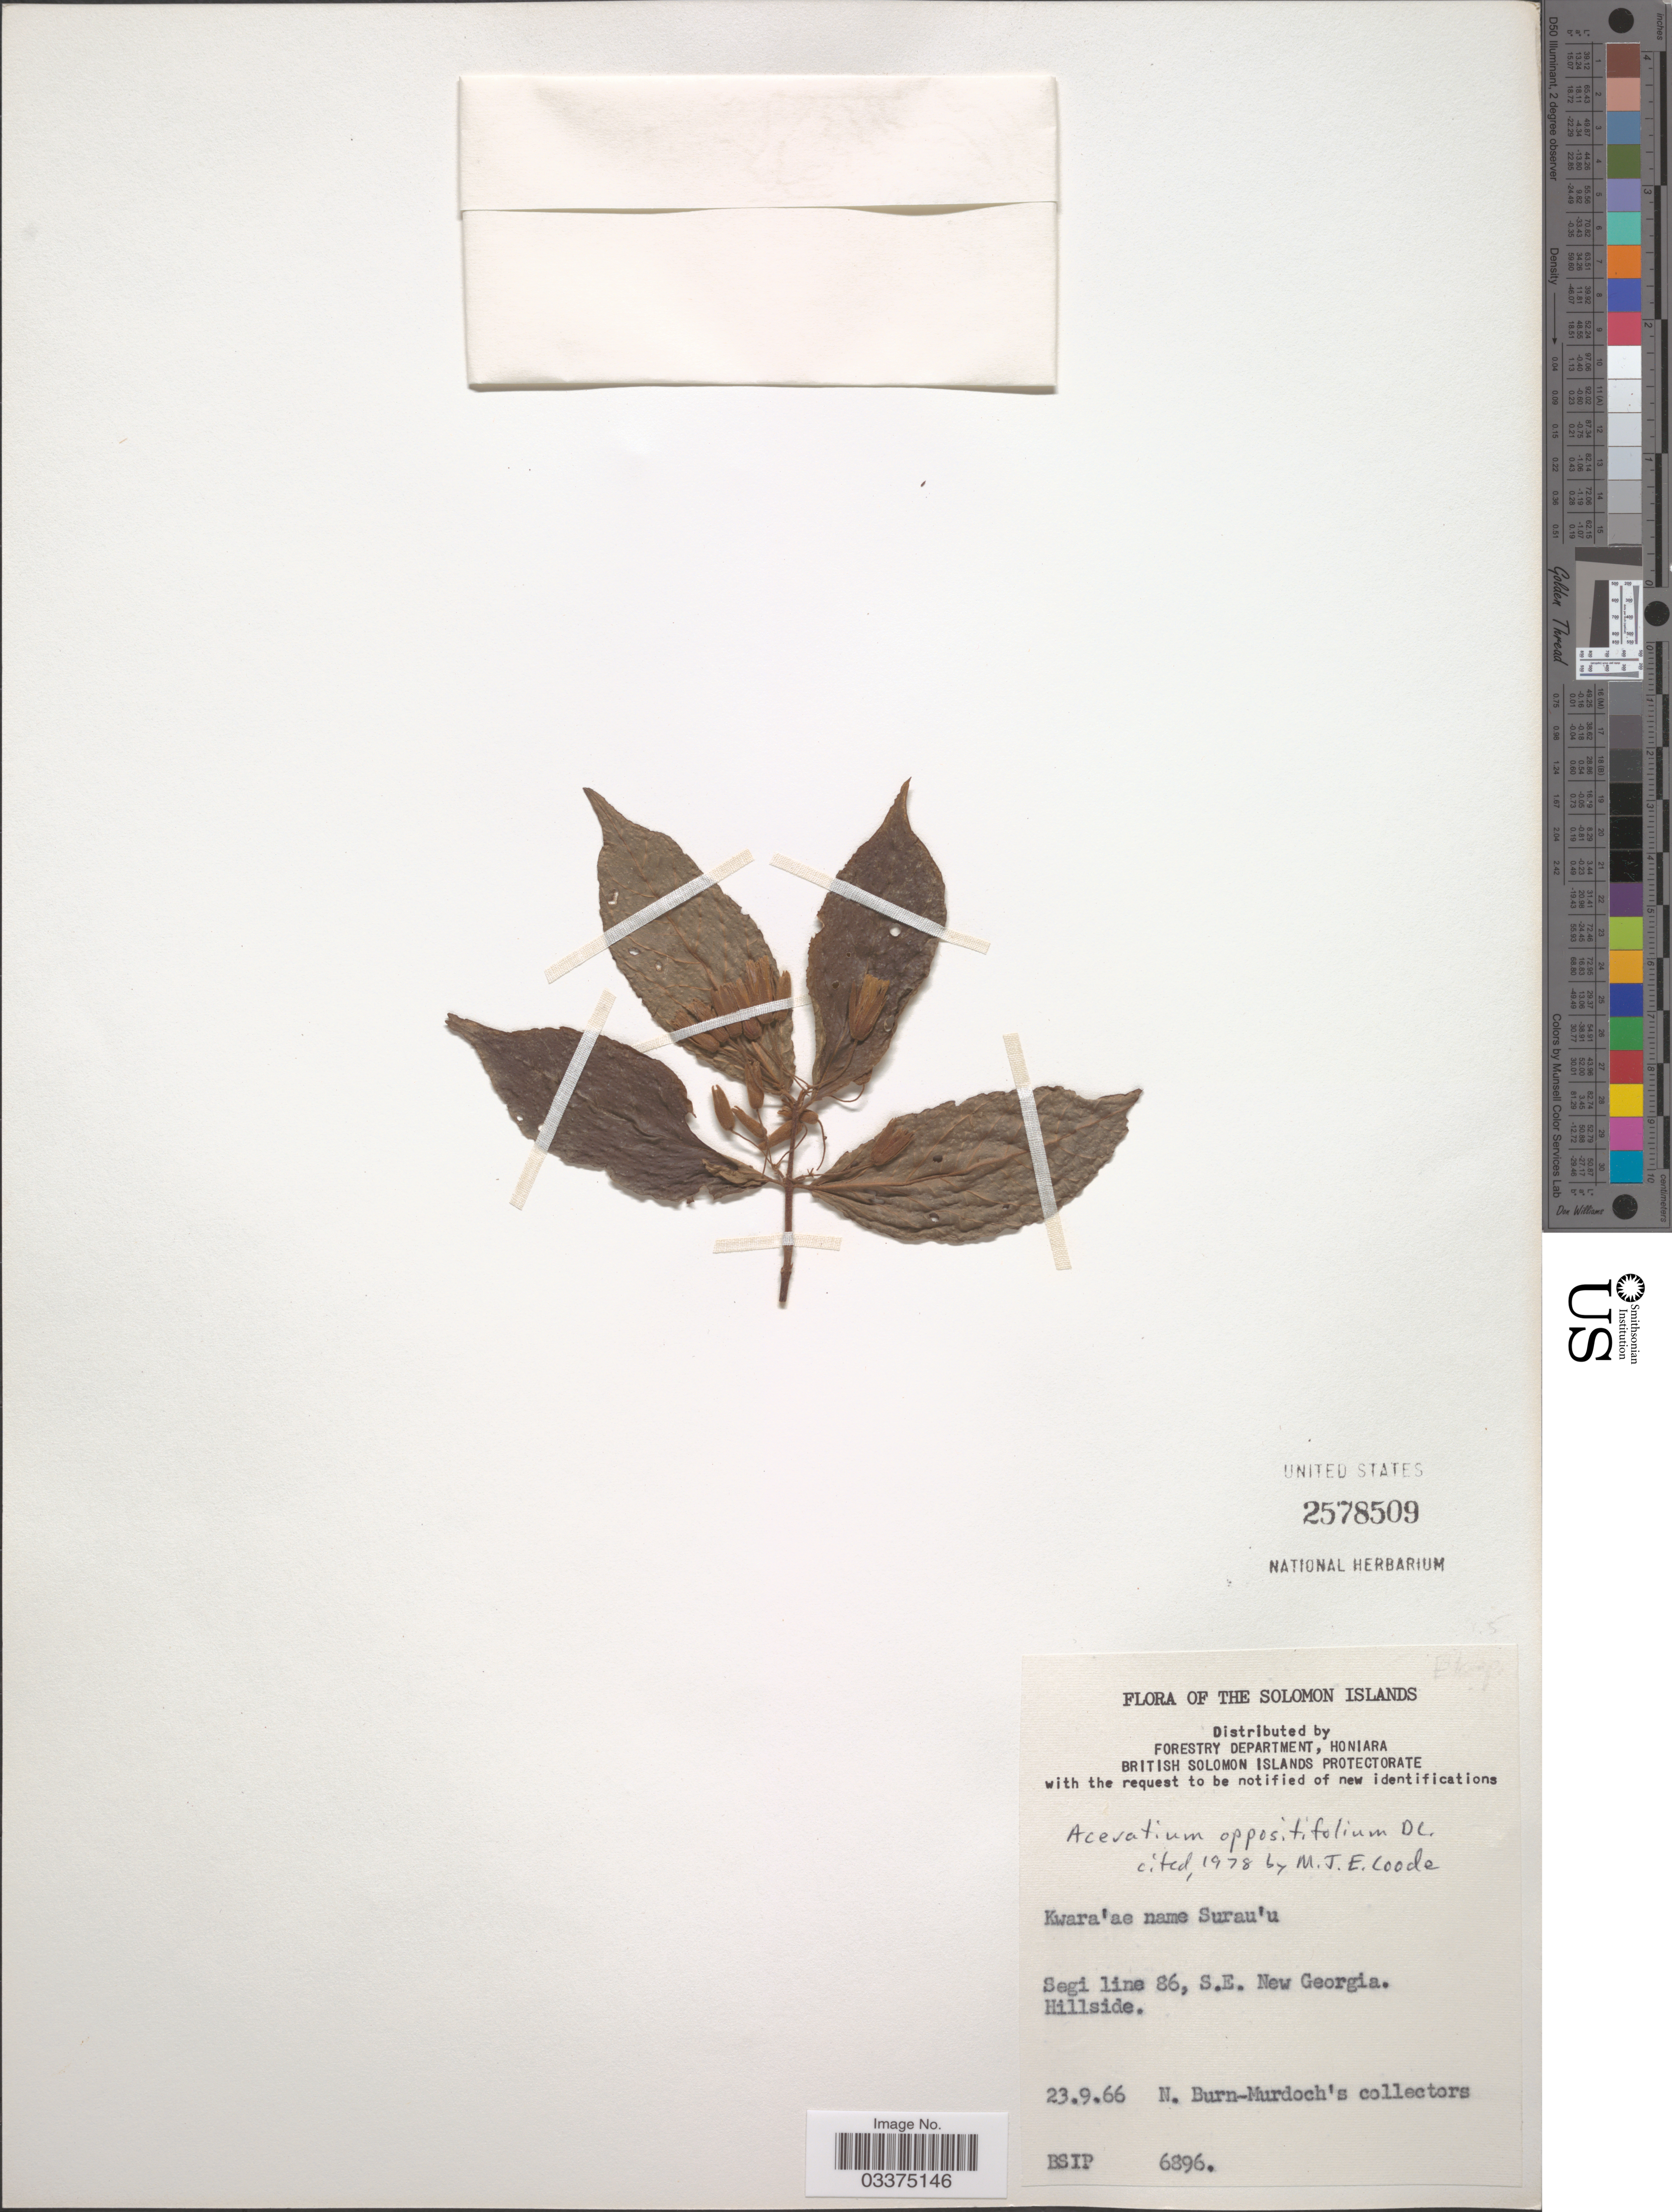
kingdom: Plantae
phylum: Tracheophyta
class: Magnoliopsida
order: Oxalidales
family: Elaeocarpaceae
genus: Aceratium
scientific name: Aceratium oppositifolium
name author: DC.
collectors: N. Burn-Murdoch's collectors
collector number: BSIP 6896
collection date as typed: Transcribed d/m/y: 23/9/66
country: Solomon Islands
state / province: Solomon Islands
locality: Segi line 86, S.E. New Georgia. Hillside.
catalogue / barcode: US 2578509